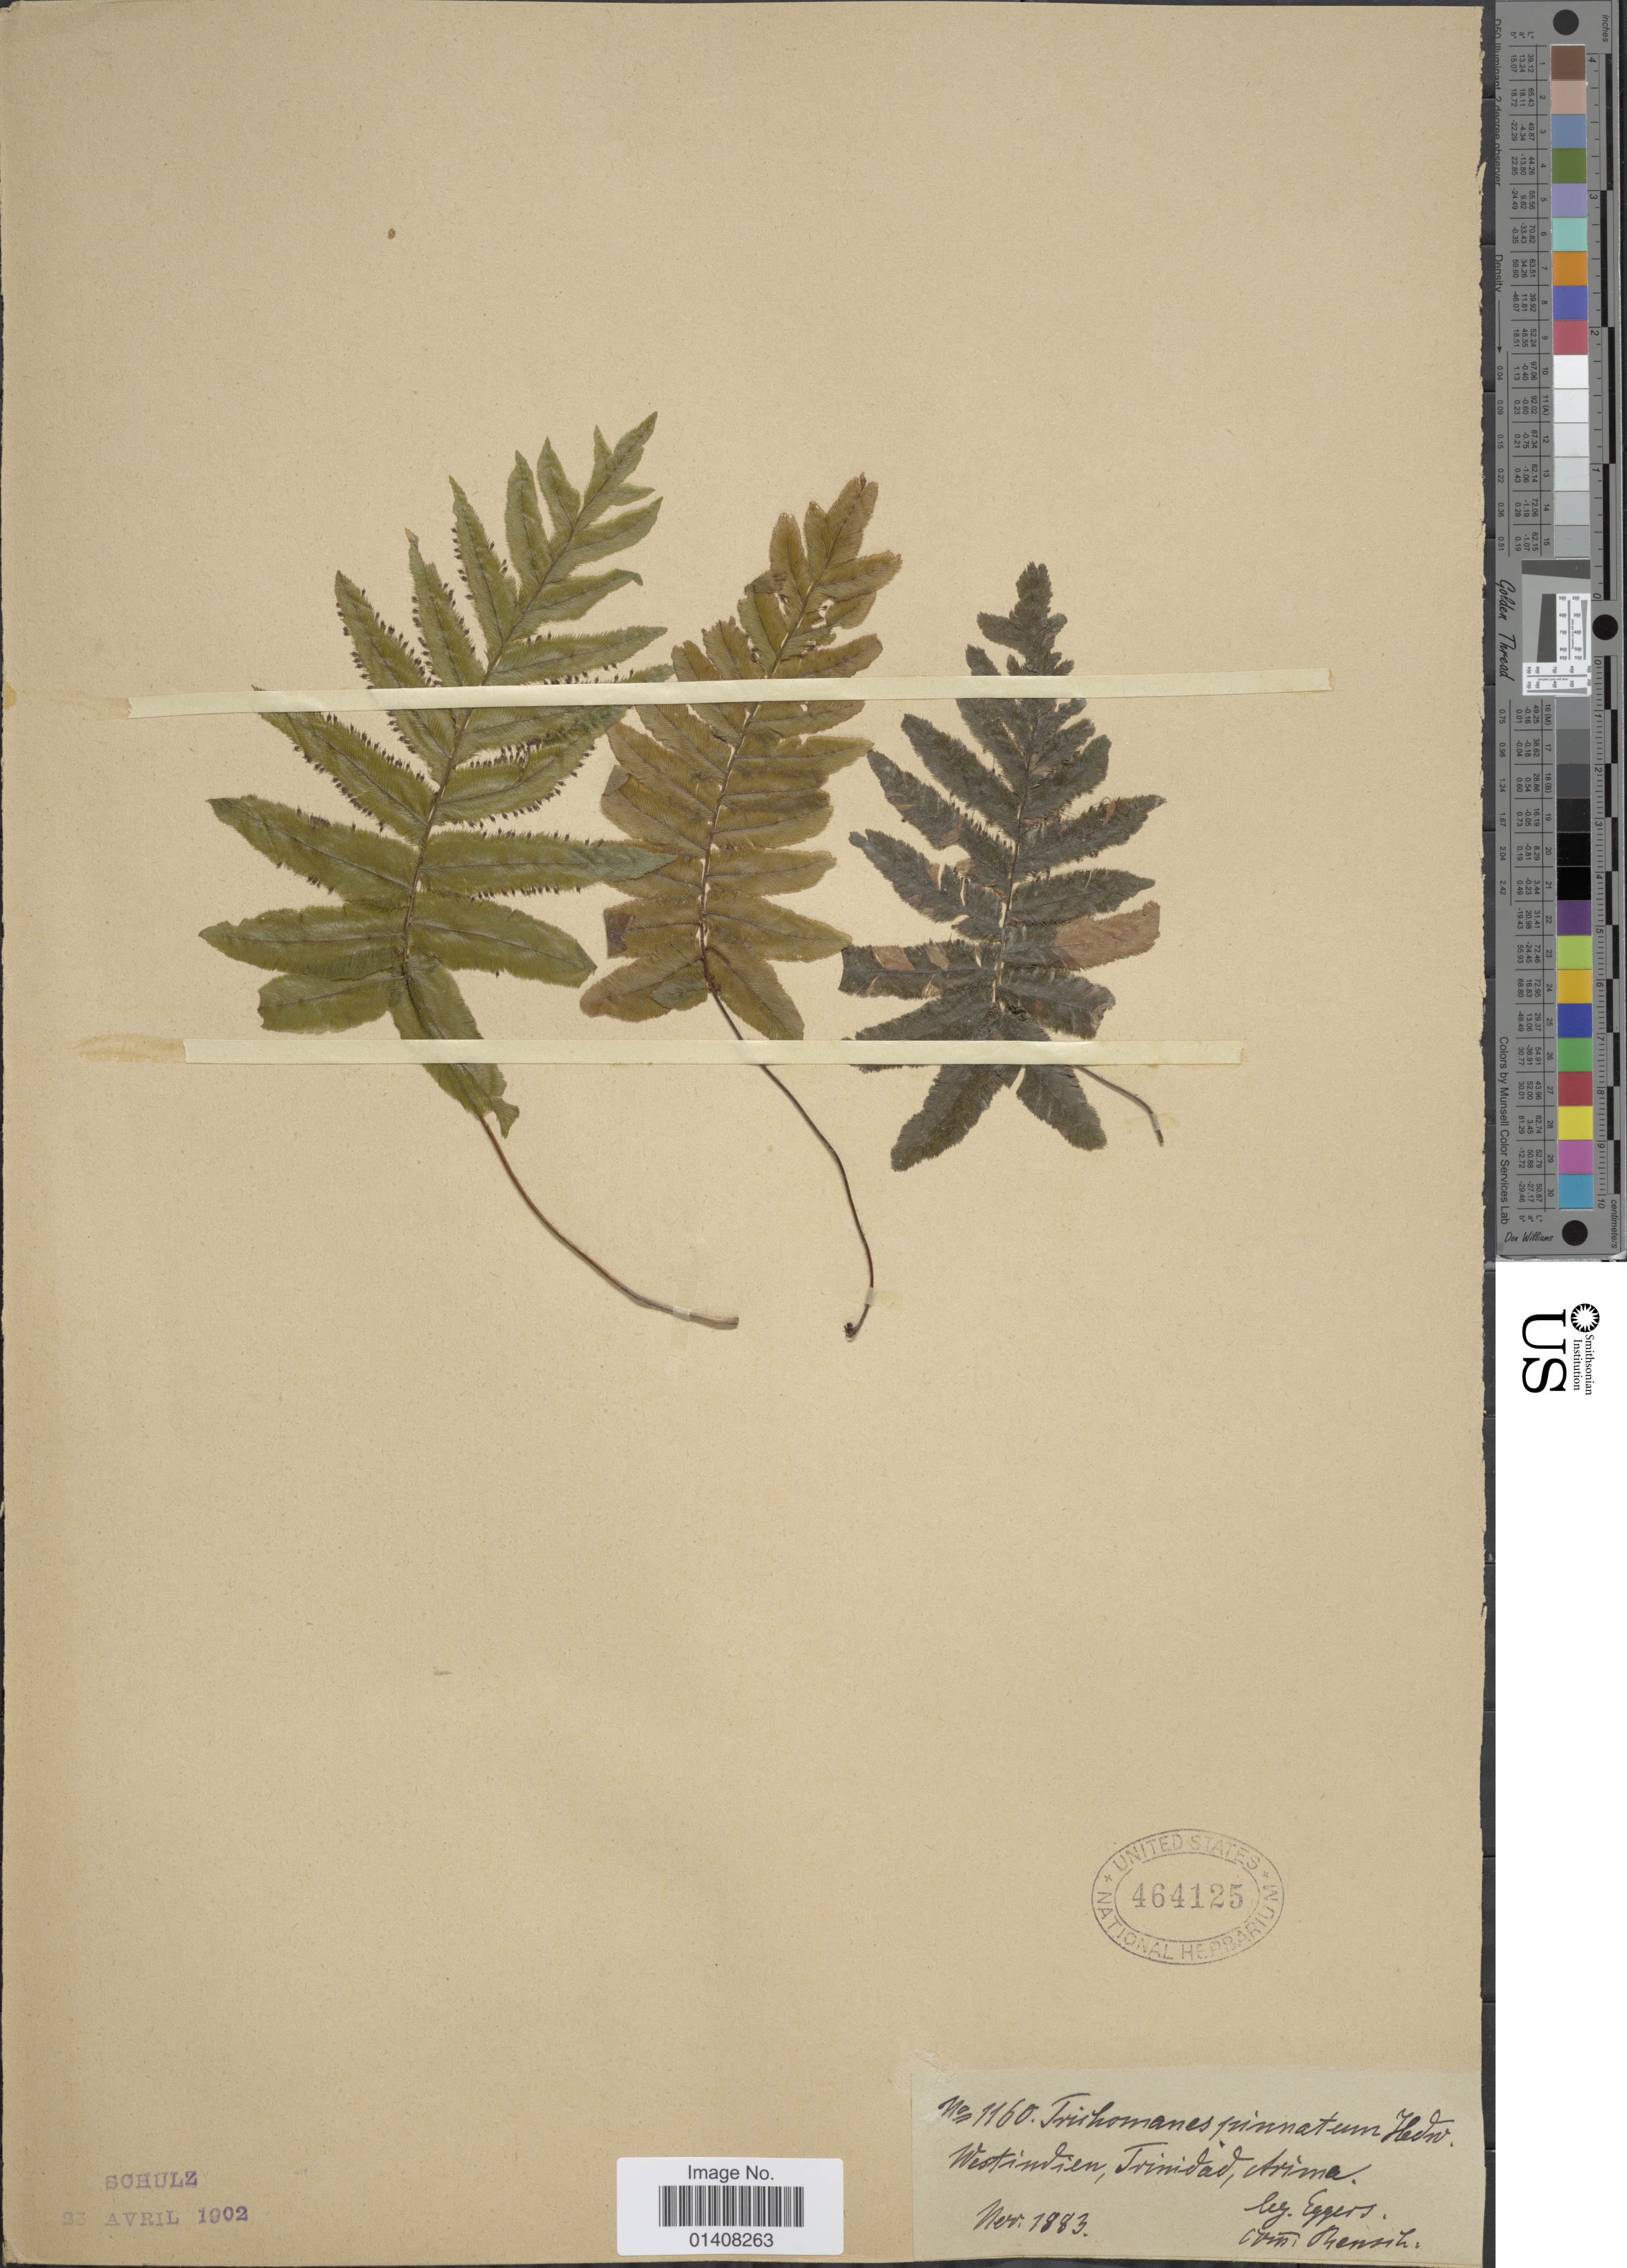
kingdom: Plantae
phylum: Tracheophyta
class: Polypodiopsida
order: Hymenophyllales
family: Hymenophyllaceae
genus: Trichomanes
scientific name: Trichomanes pinnatum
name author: Hedw.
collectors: -. Eggers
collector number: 1160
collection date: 1883-11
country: Trinidad and Tobago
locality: Westindien, Trinidad, Arima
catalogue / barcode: US 464125